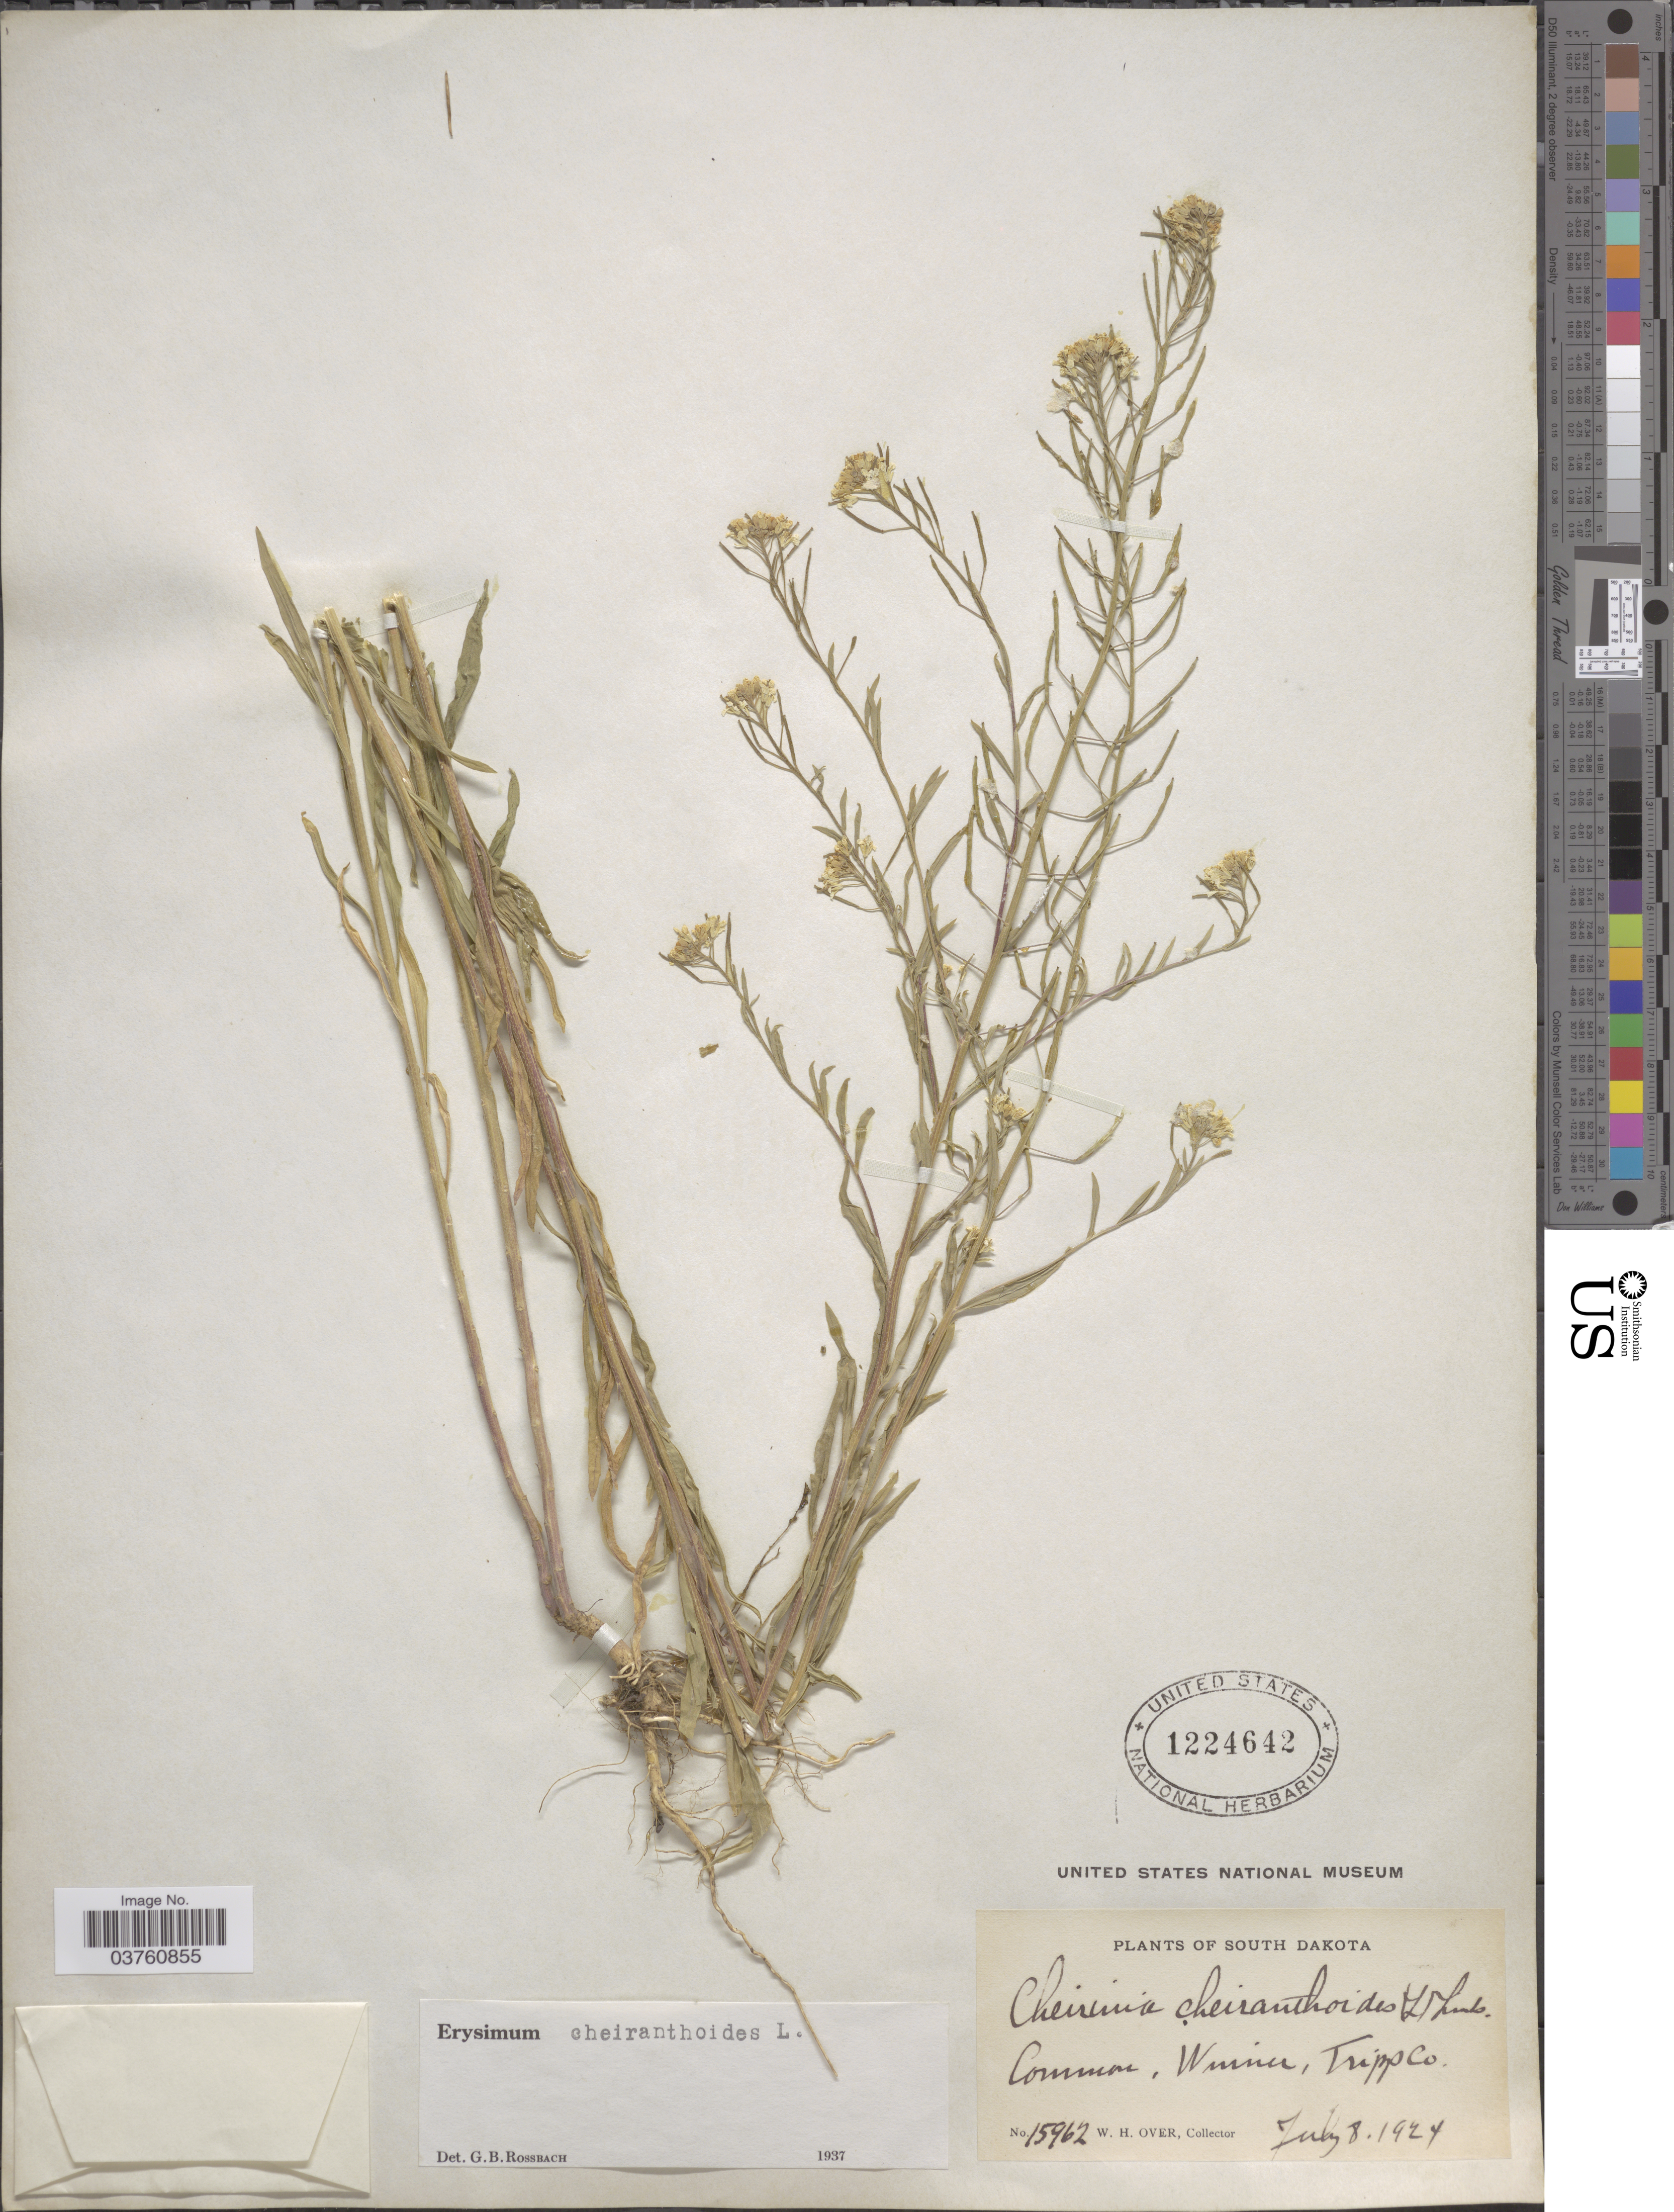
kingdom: Plantae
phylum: Tracheophyta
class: Magnoliopsida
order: Brassicales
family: Brassicaceae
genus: Erysimum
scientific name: Erysimum cheiranthoides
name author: L.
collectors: W. Over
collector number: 15962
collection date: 1924-07-08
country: United States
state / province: South Dakota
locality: Winner, Tripp Co.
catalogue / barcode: US 1224642